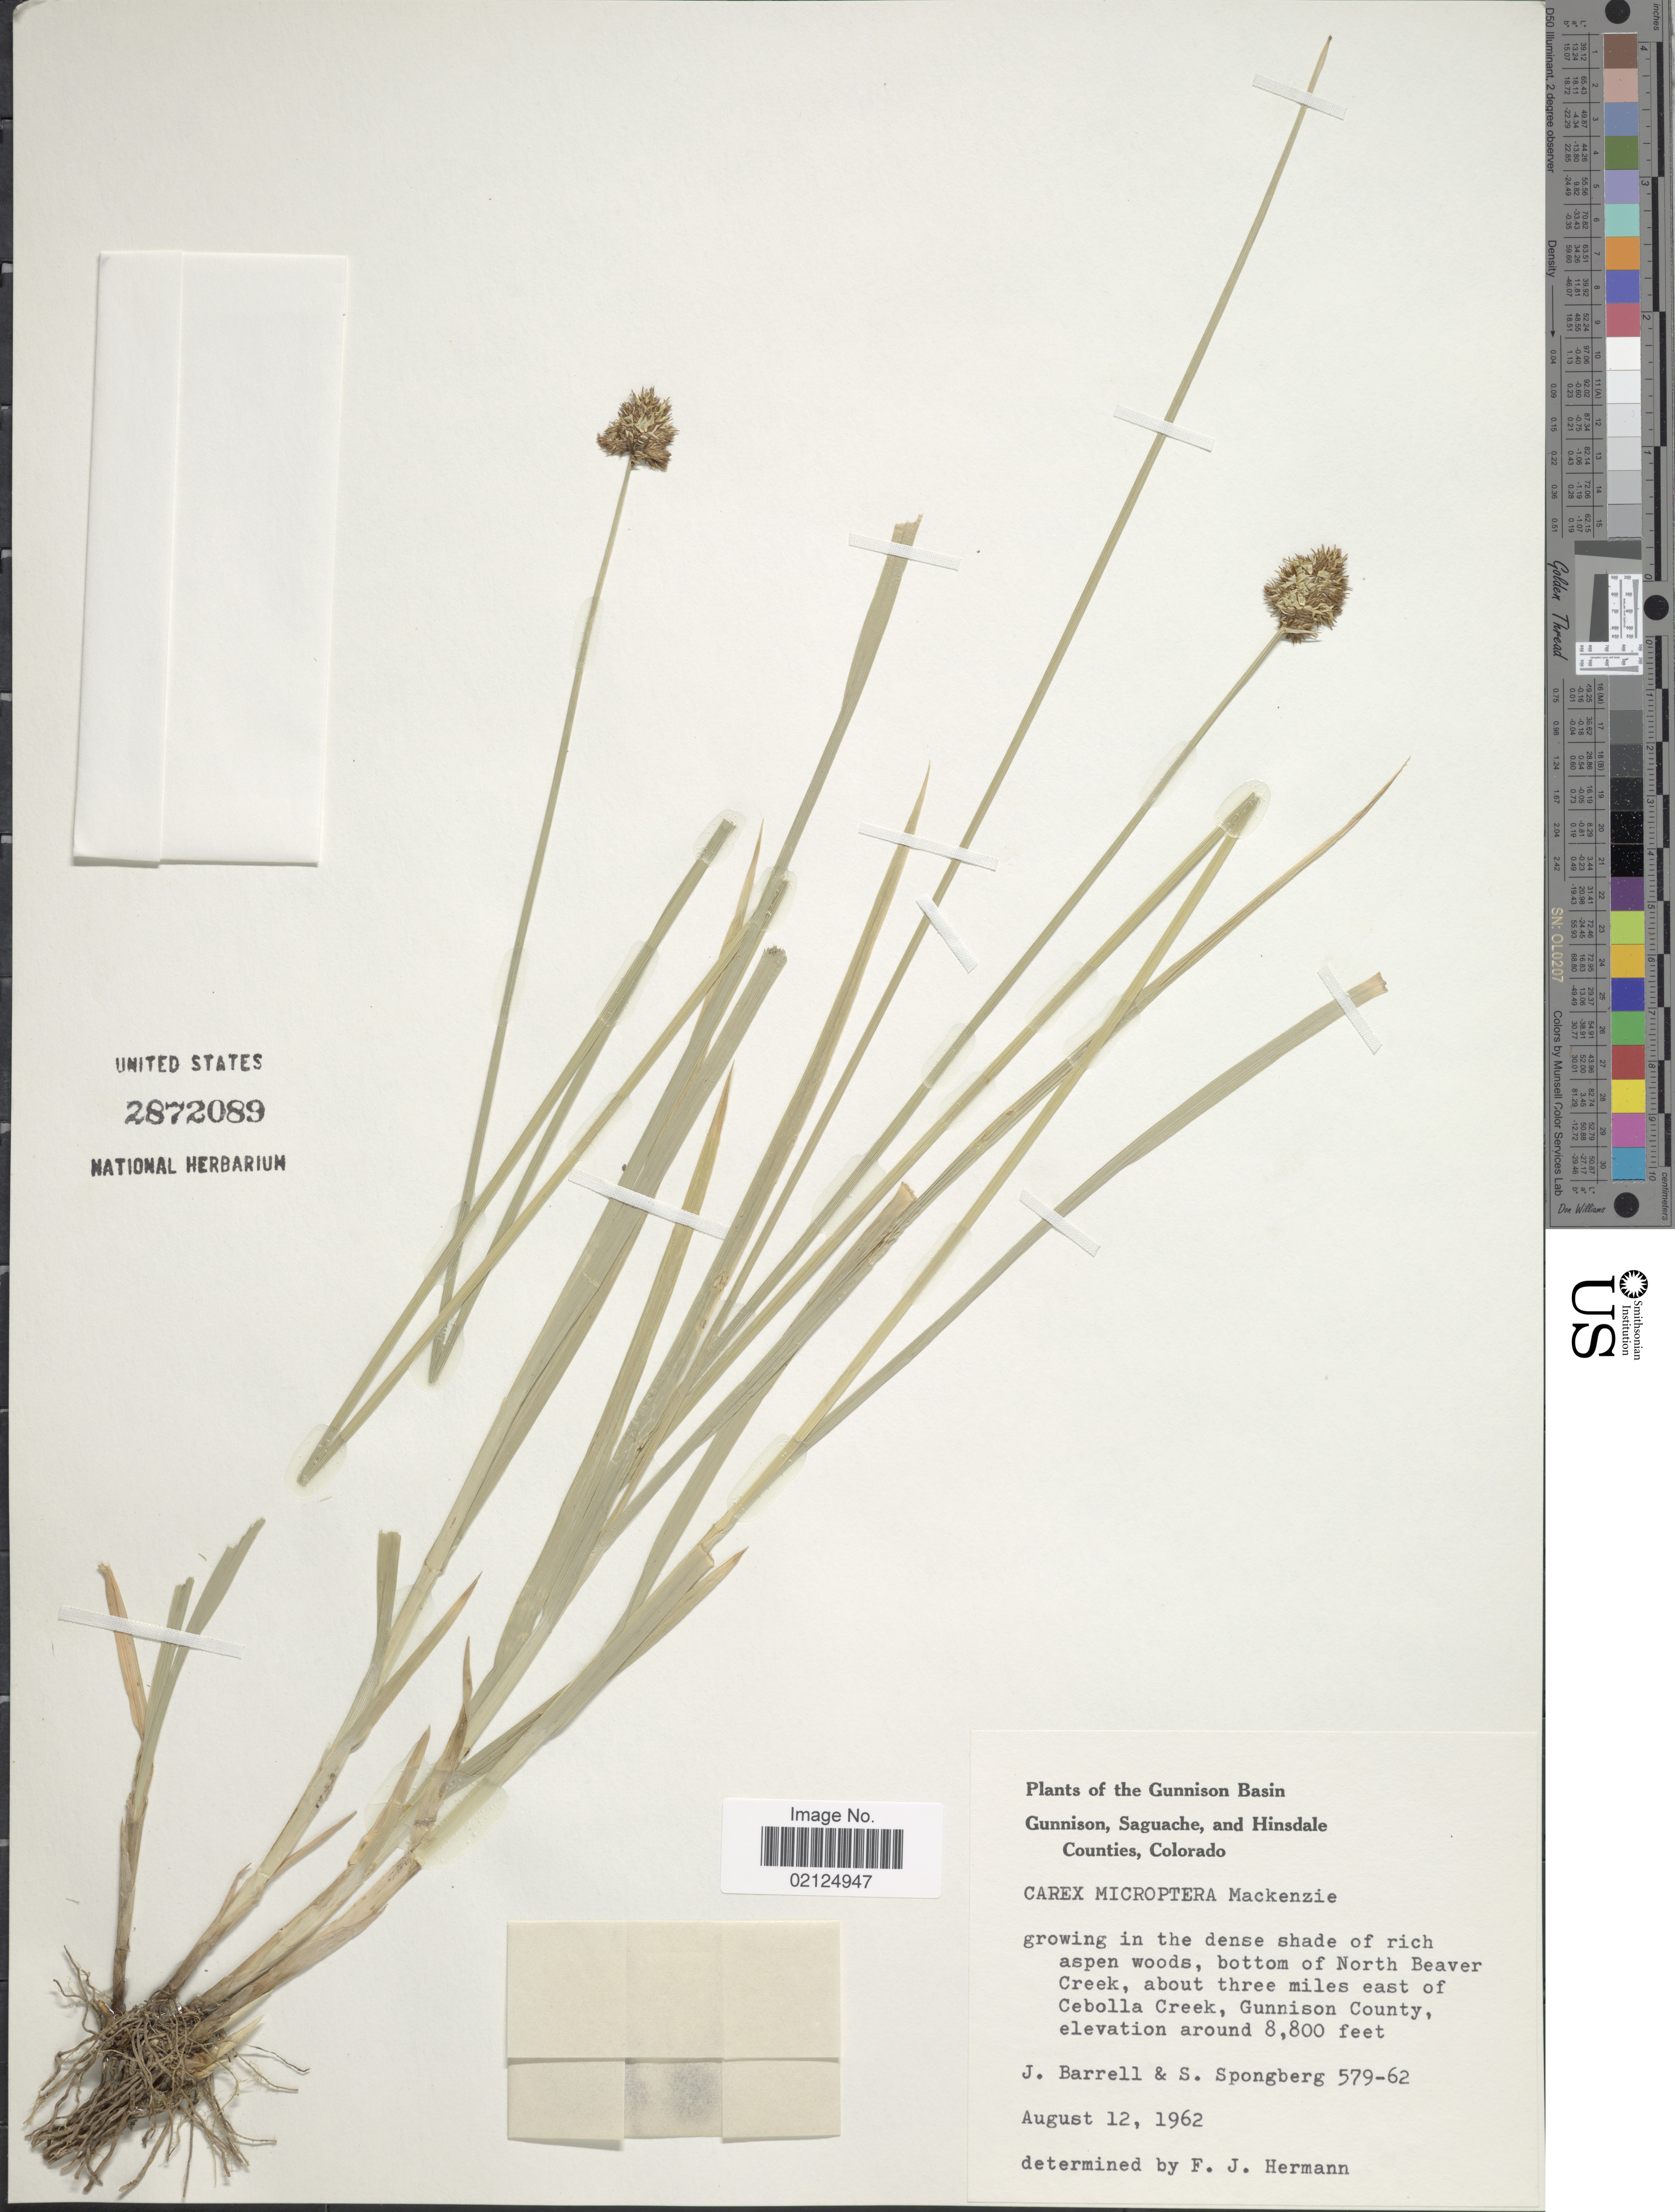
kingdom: Plantae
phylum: Tracheophyta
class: Liliopsida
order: Poales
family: Cyperaceae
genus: Carex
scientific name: Carex microptera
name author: Mack.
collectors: J. Barrell & S. A.Spongberg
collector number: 579-62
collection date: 1962-08-12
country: United States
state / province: Colorado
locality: Gunnison Basin, Gunnison, Saguache, and Hinsdale Counties, bottom of North Beaver Creek, about three miles east of Cebolla Creek, Gunnison County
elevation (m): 2682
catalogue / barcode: US 2872089